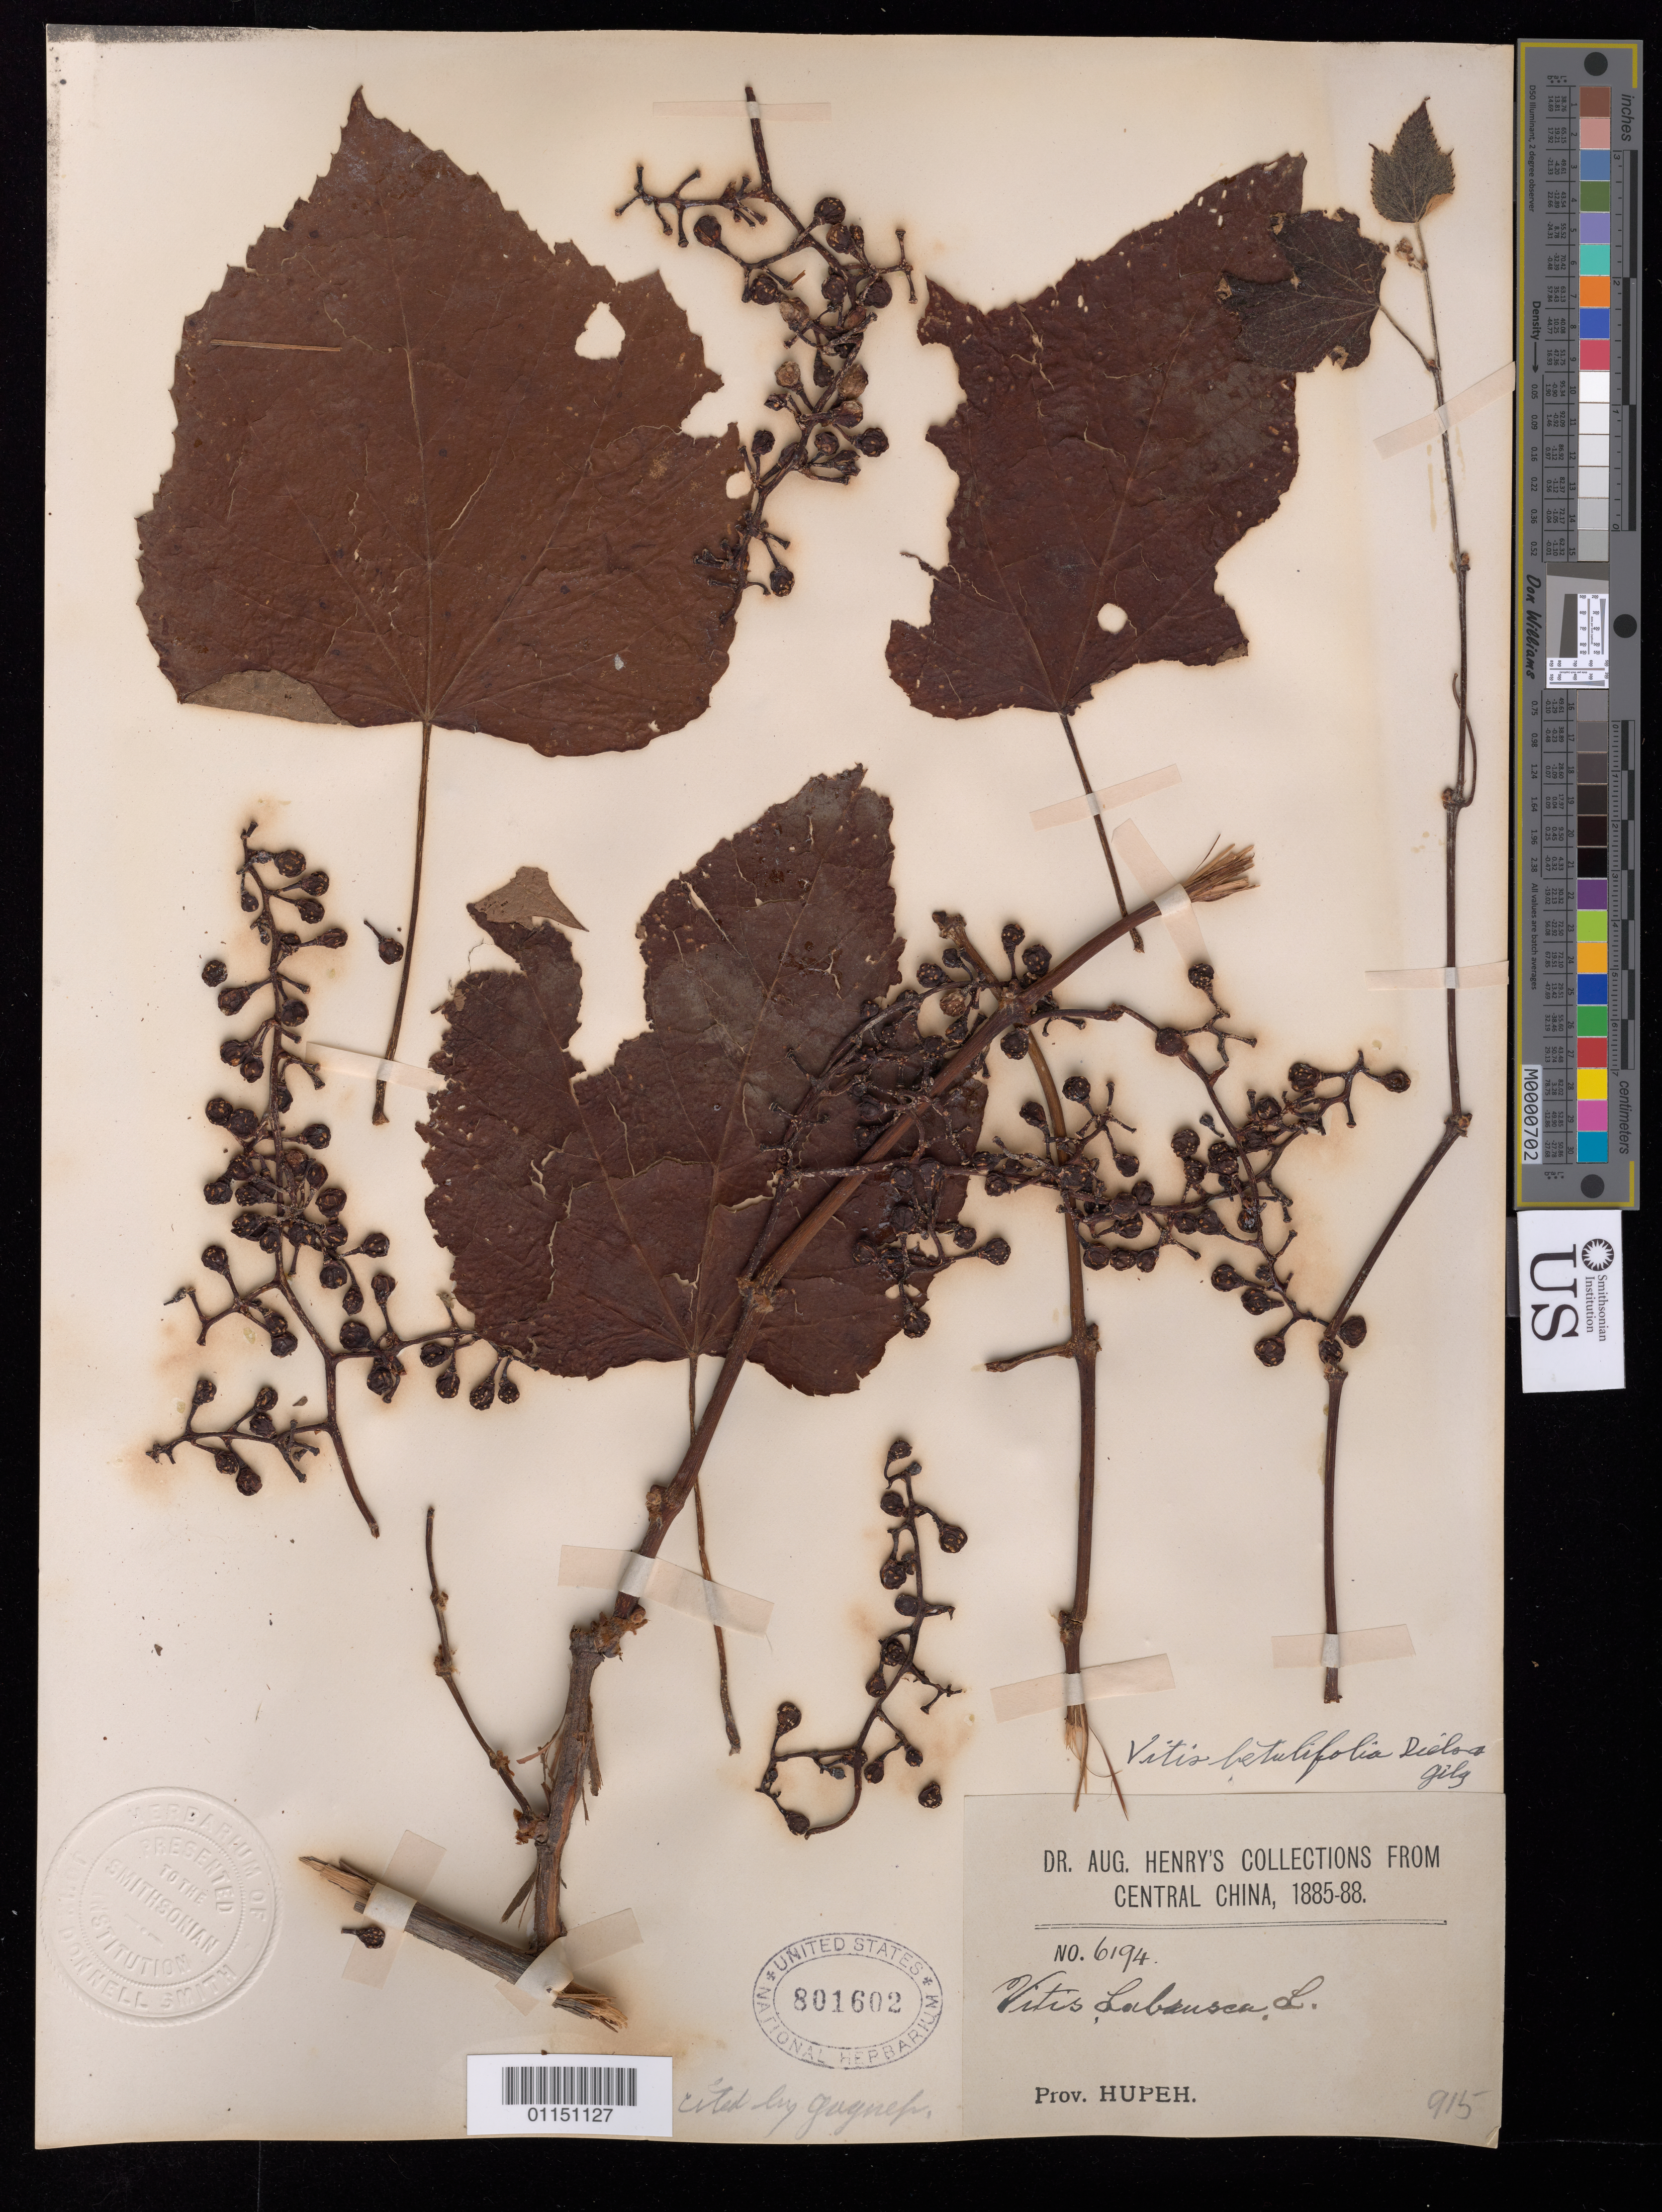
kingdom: Plantae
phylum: Tracheophyta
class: Magnoliopsida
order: Vitales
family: Vitaceae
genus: Vitis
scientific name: Vitis betulifolia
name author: Diels & Gilg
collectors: A. Henry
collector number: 6194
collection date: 1885/1888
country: China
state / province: Hubei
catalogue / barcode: US 801602